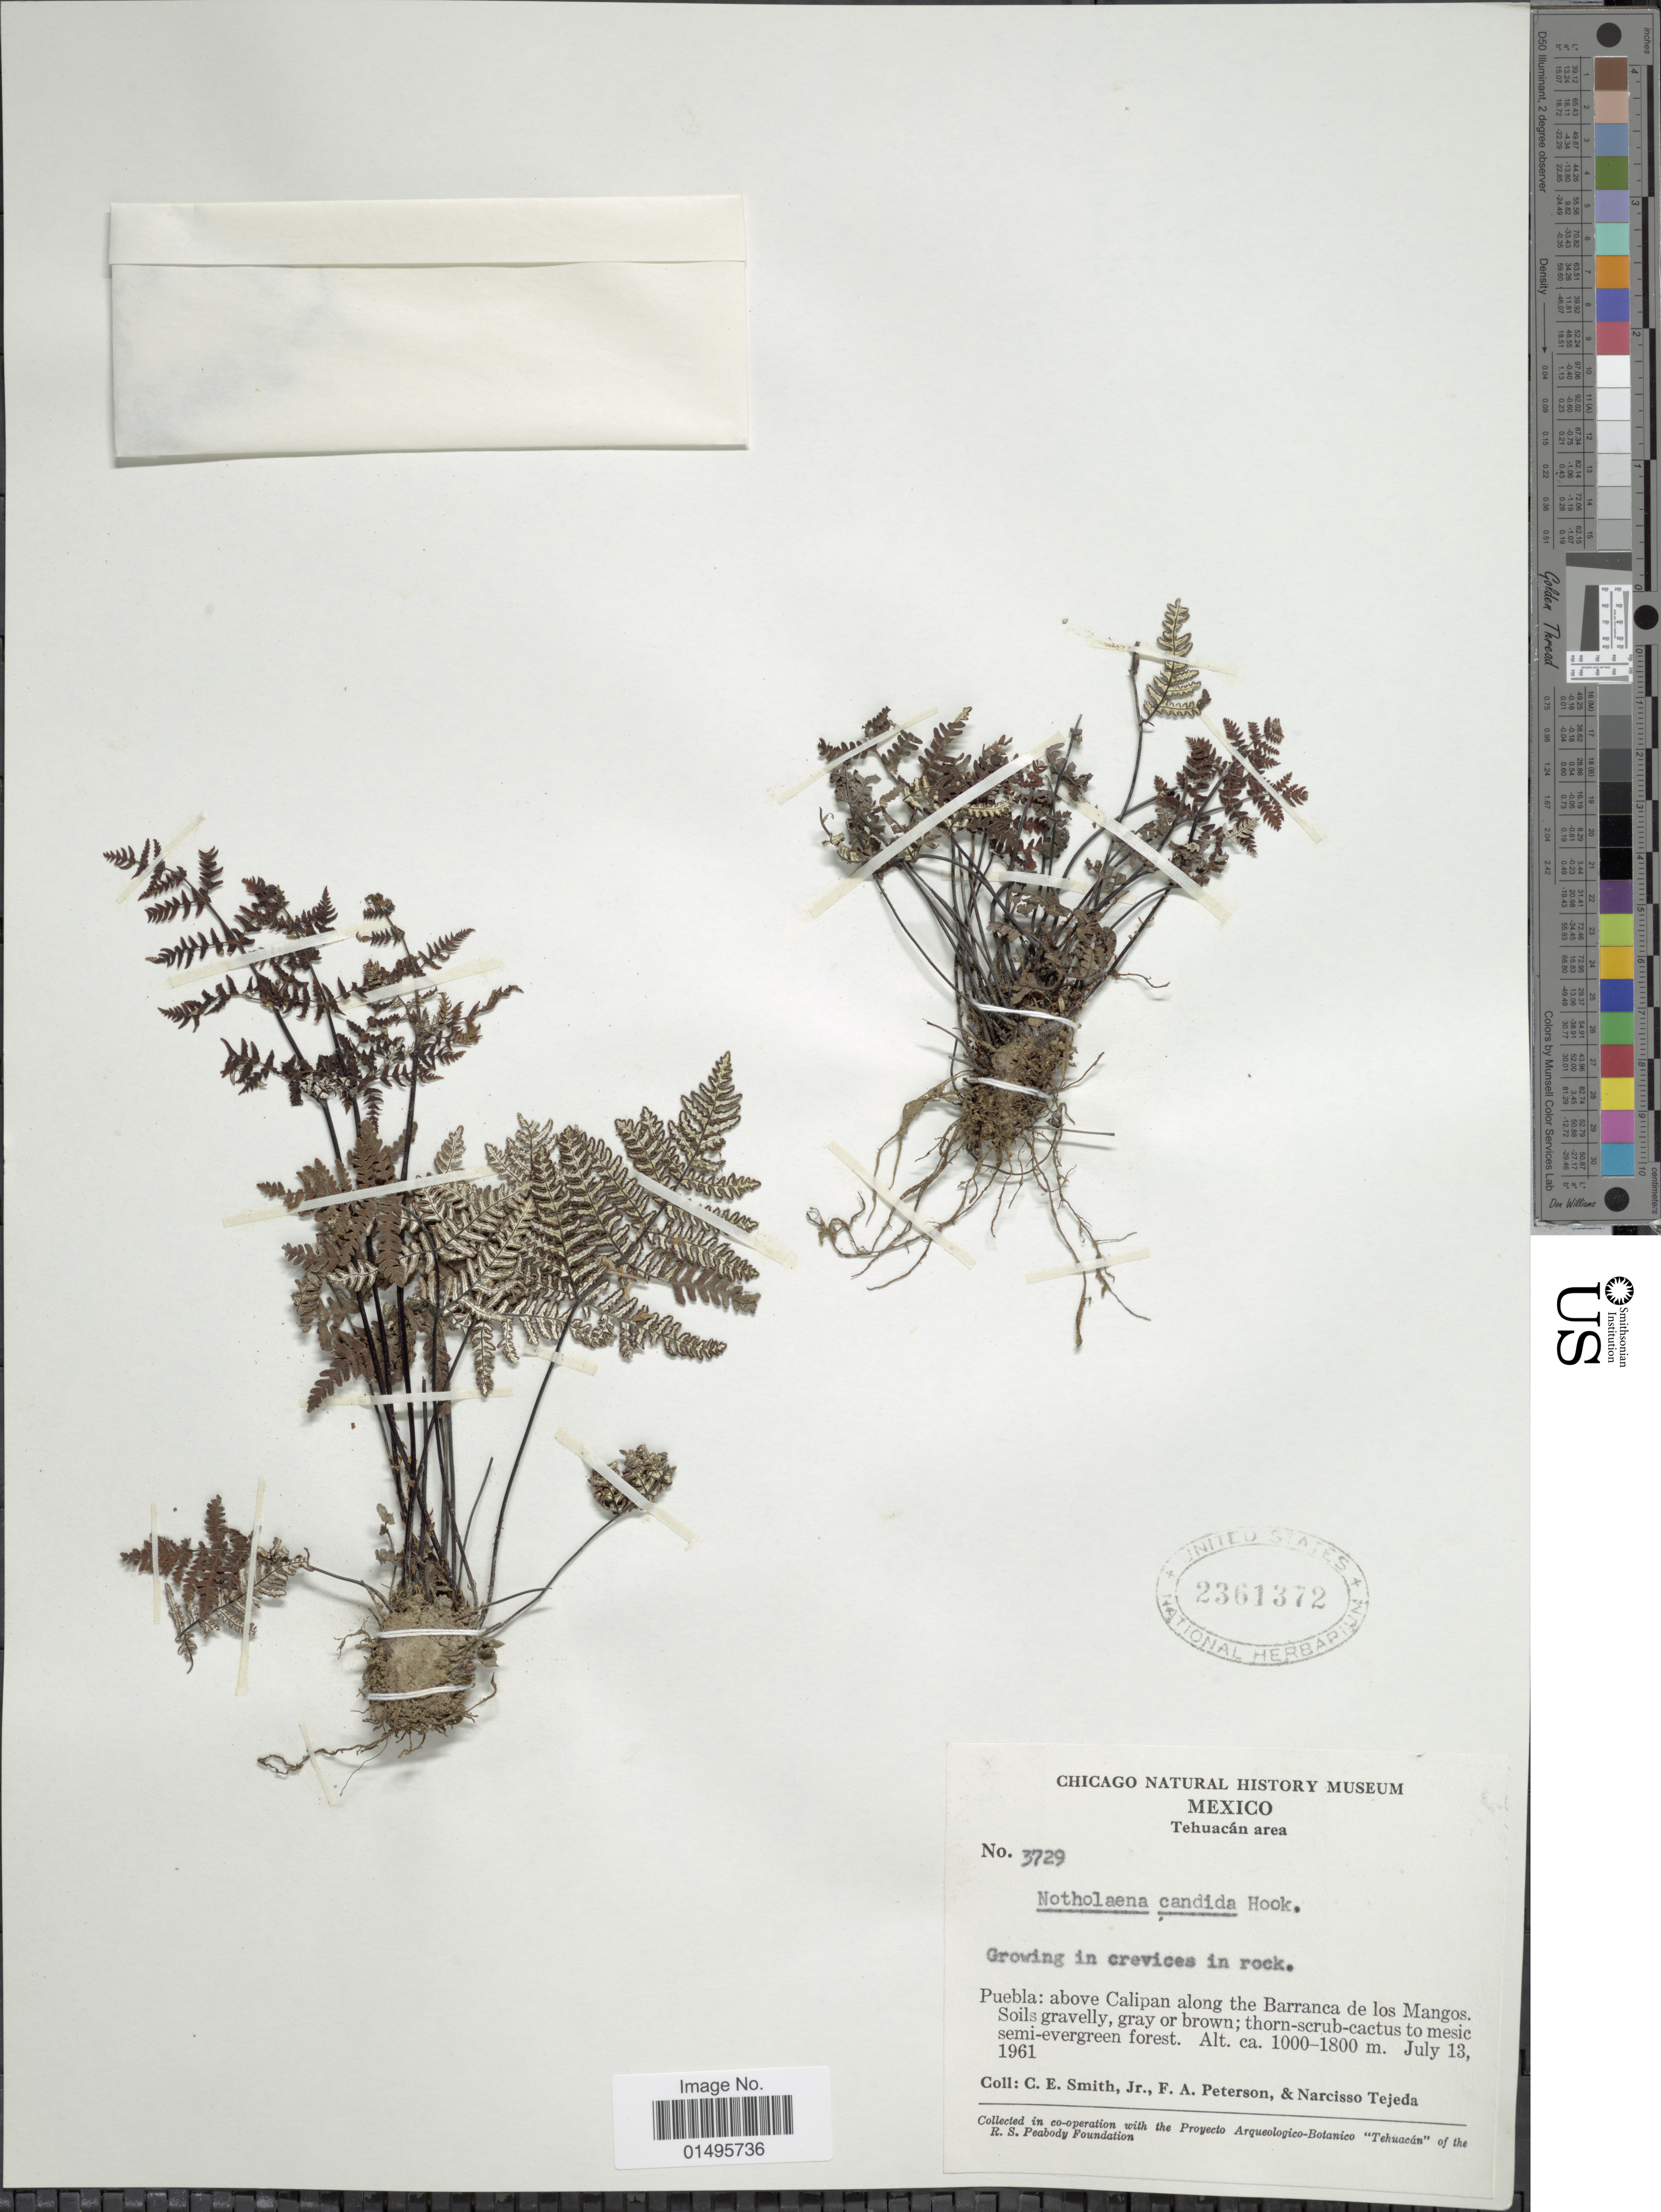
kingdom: Plantae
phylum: Tracheophyta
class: Polypodiopsida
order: Polypodiales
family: Pteridaceae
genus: Notholaena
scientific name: Notholaena candida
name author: (M. Martens) Hook.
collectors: C. E. Smith Jr., F. A. Peterson & N. Tejeda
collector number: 3729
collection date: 1961-07-13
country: Mexico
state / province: Puebla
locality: Tehuacan area, above Calipan along the Barranca de los Mangos Soils gravelly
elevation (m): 1000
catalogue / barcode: US 2361372